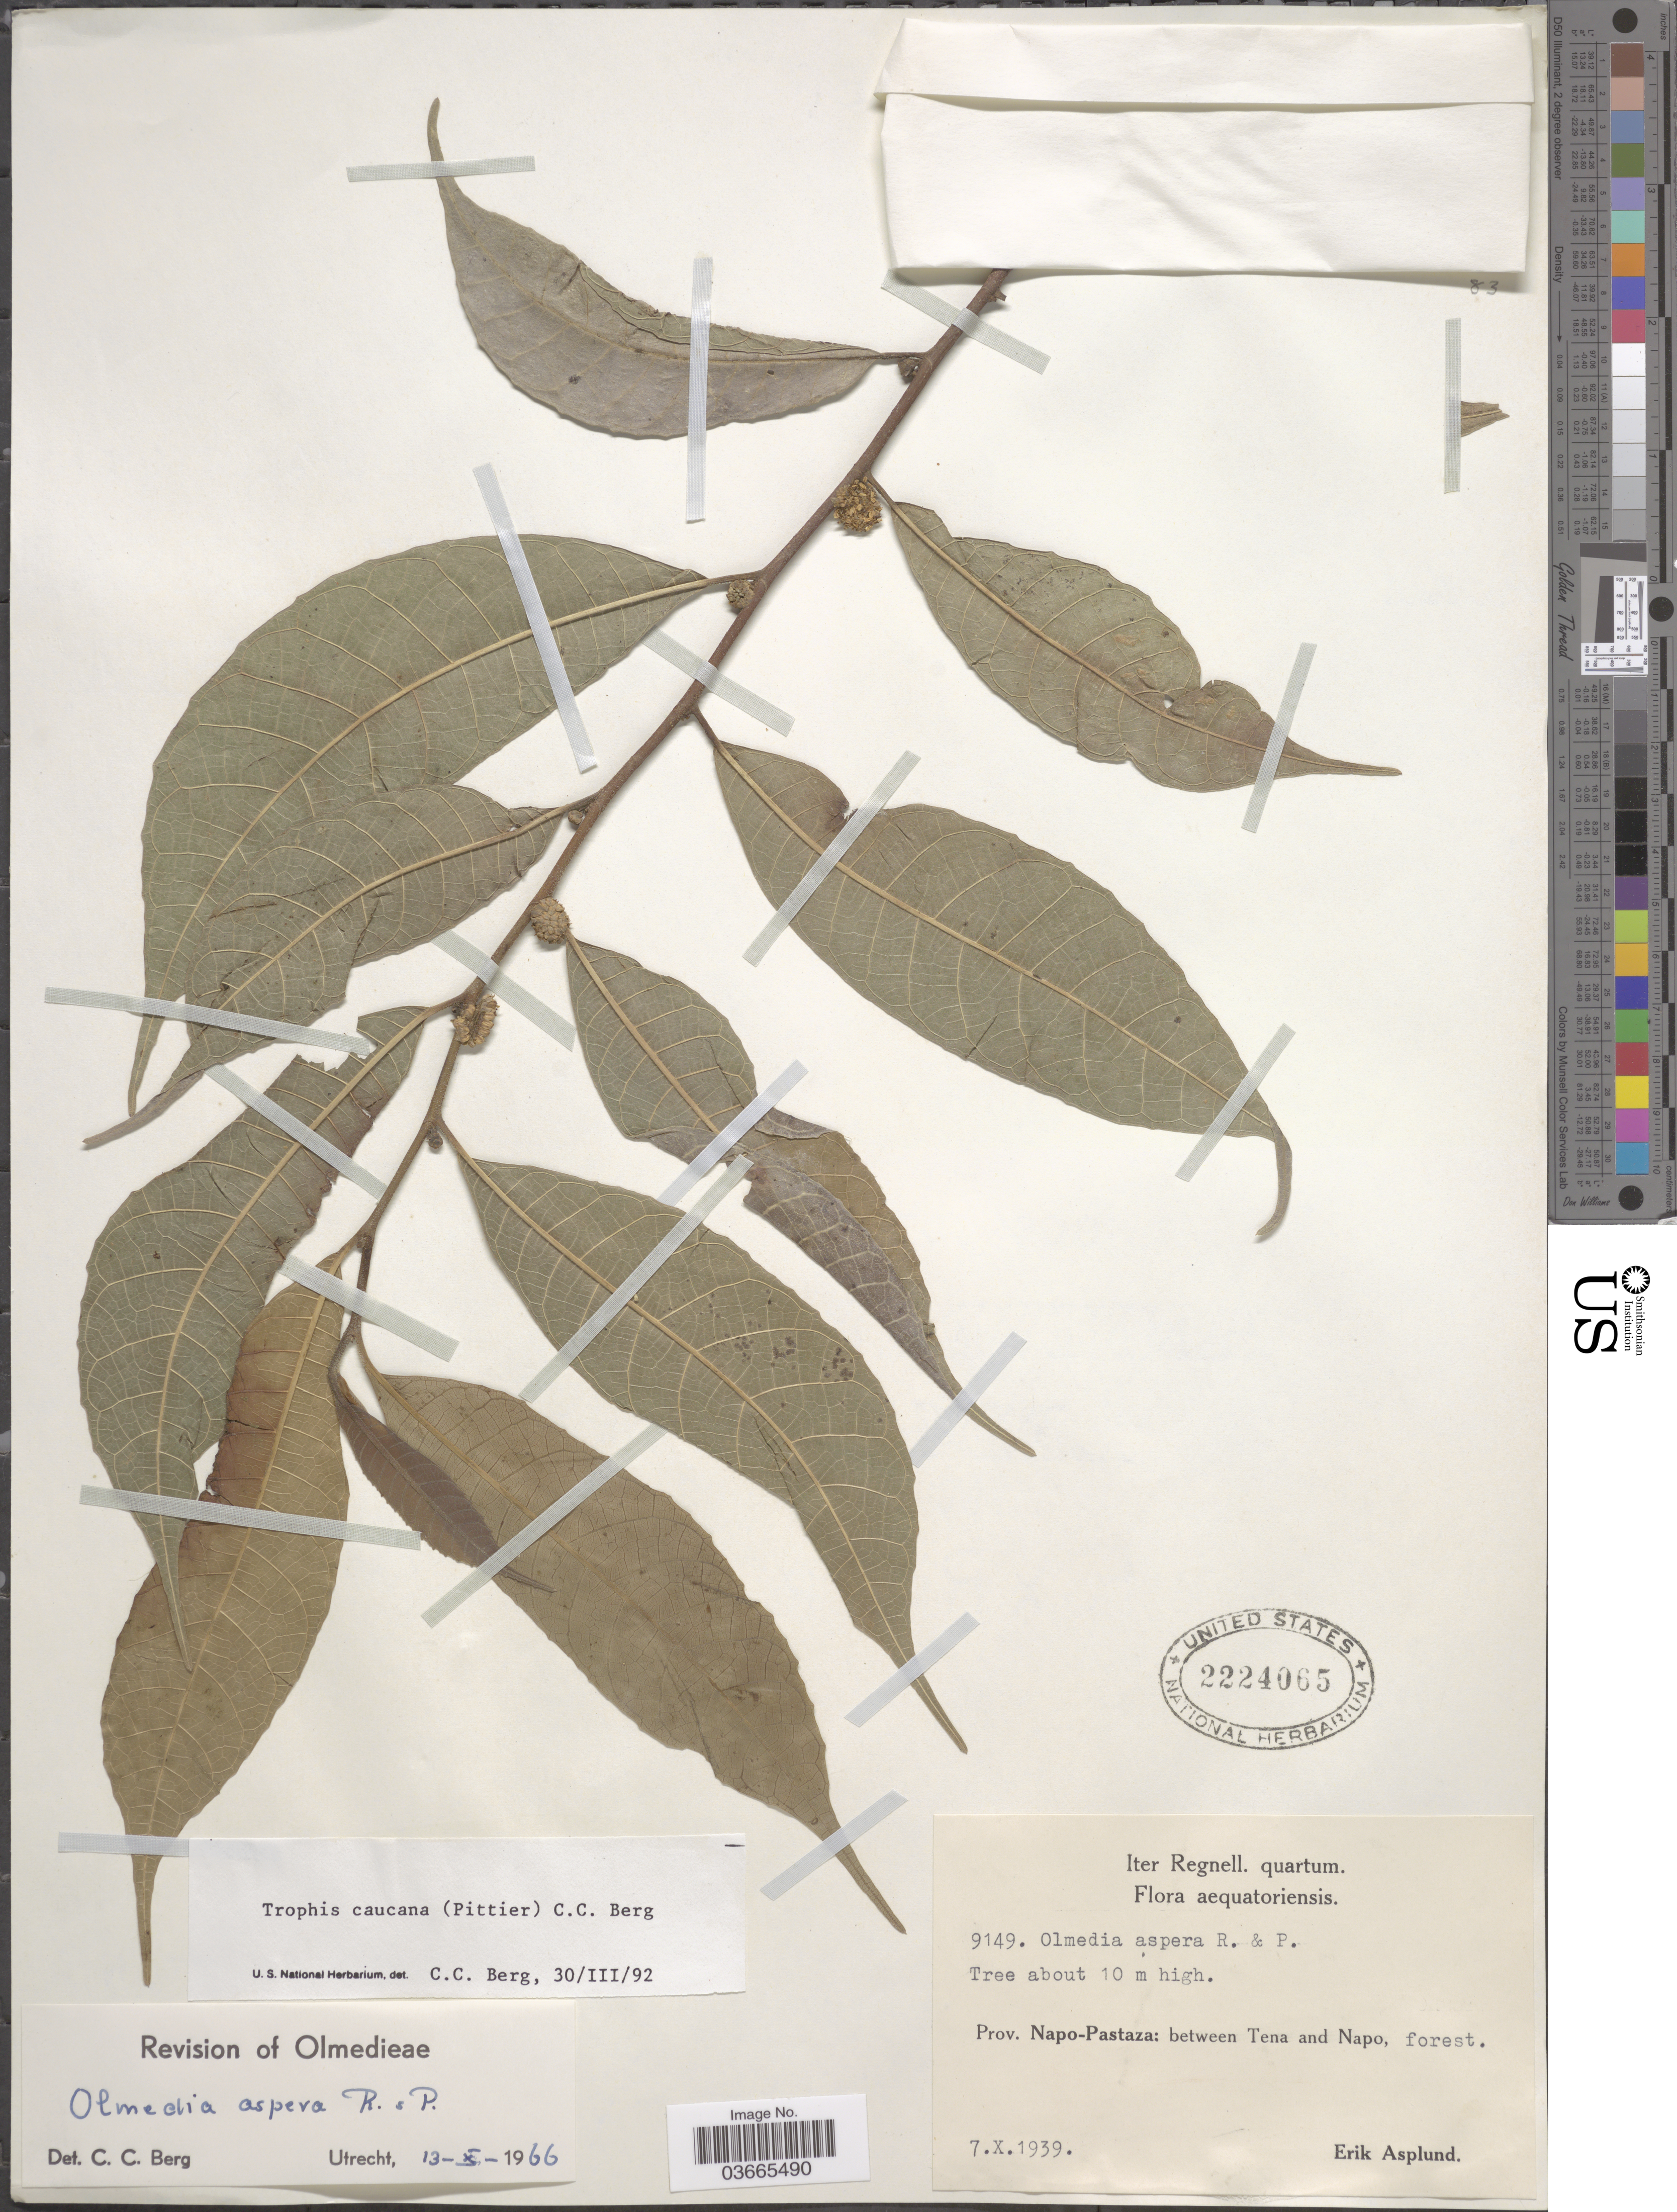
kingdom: Plantae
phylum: Tracheophyta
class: Magnoliopsida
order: Rosales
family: Moraceae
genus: Olmedia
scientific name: Olmedia aspera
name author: Ruiz & Pav.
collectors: E. Asplund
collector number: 9149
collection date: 1939-10-07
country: Ecuador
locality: Prov. Napo-Pastaza: between Tena and Napo, forest.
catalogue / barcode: US 2224065